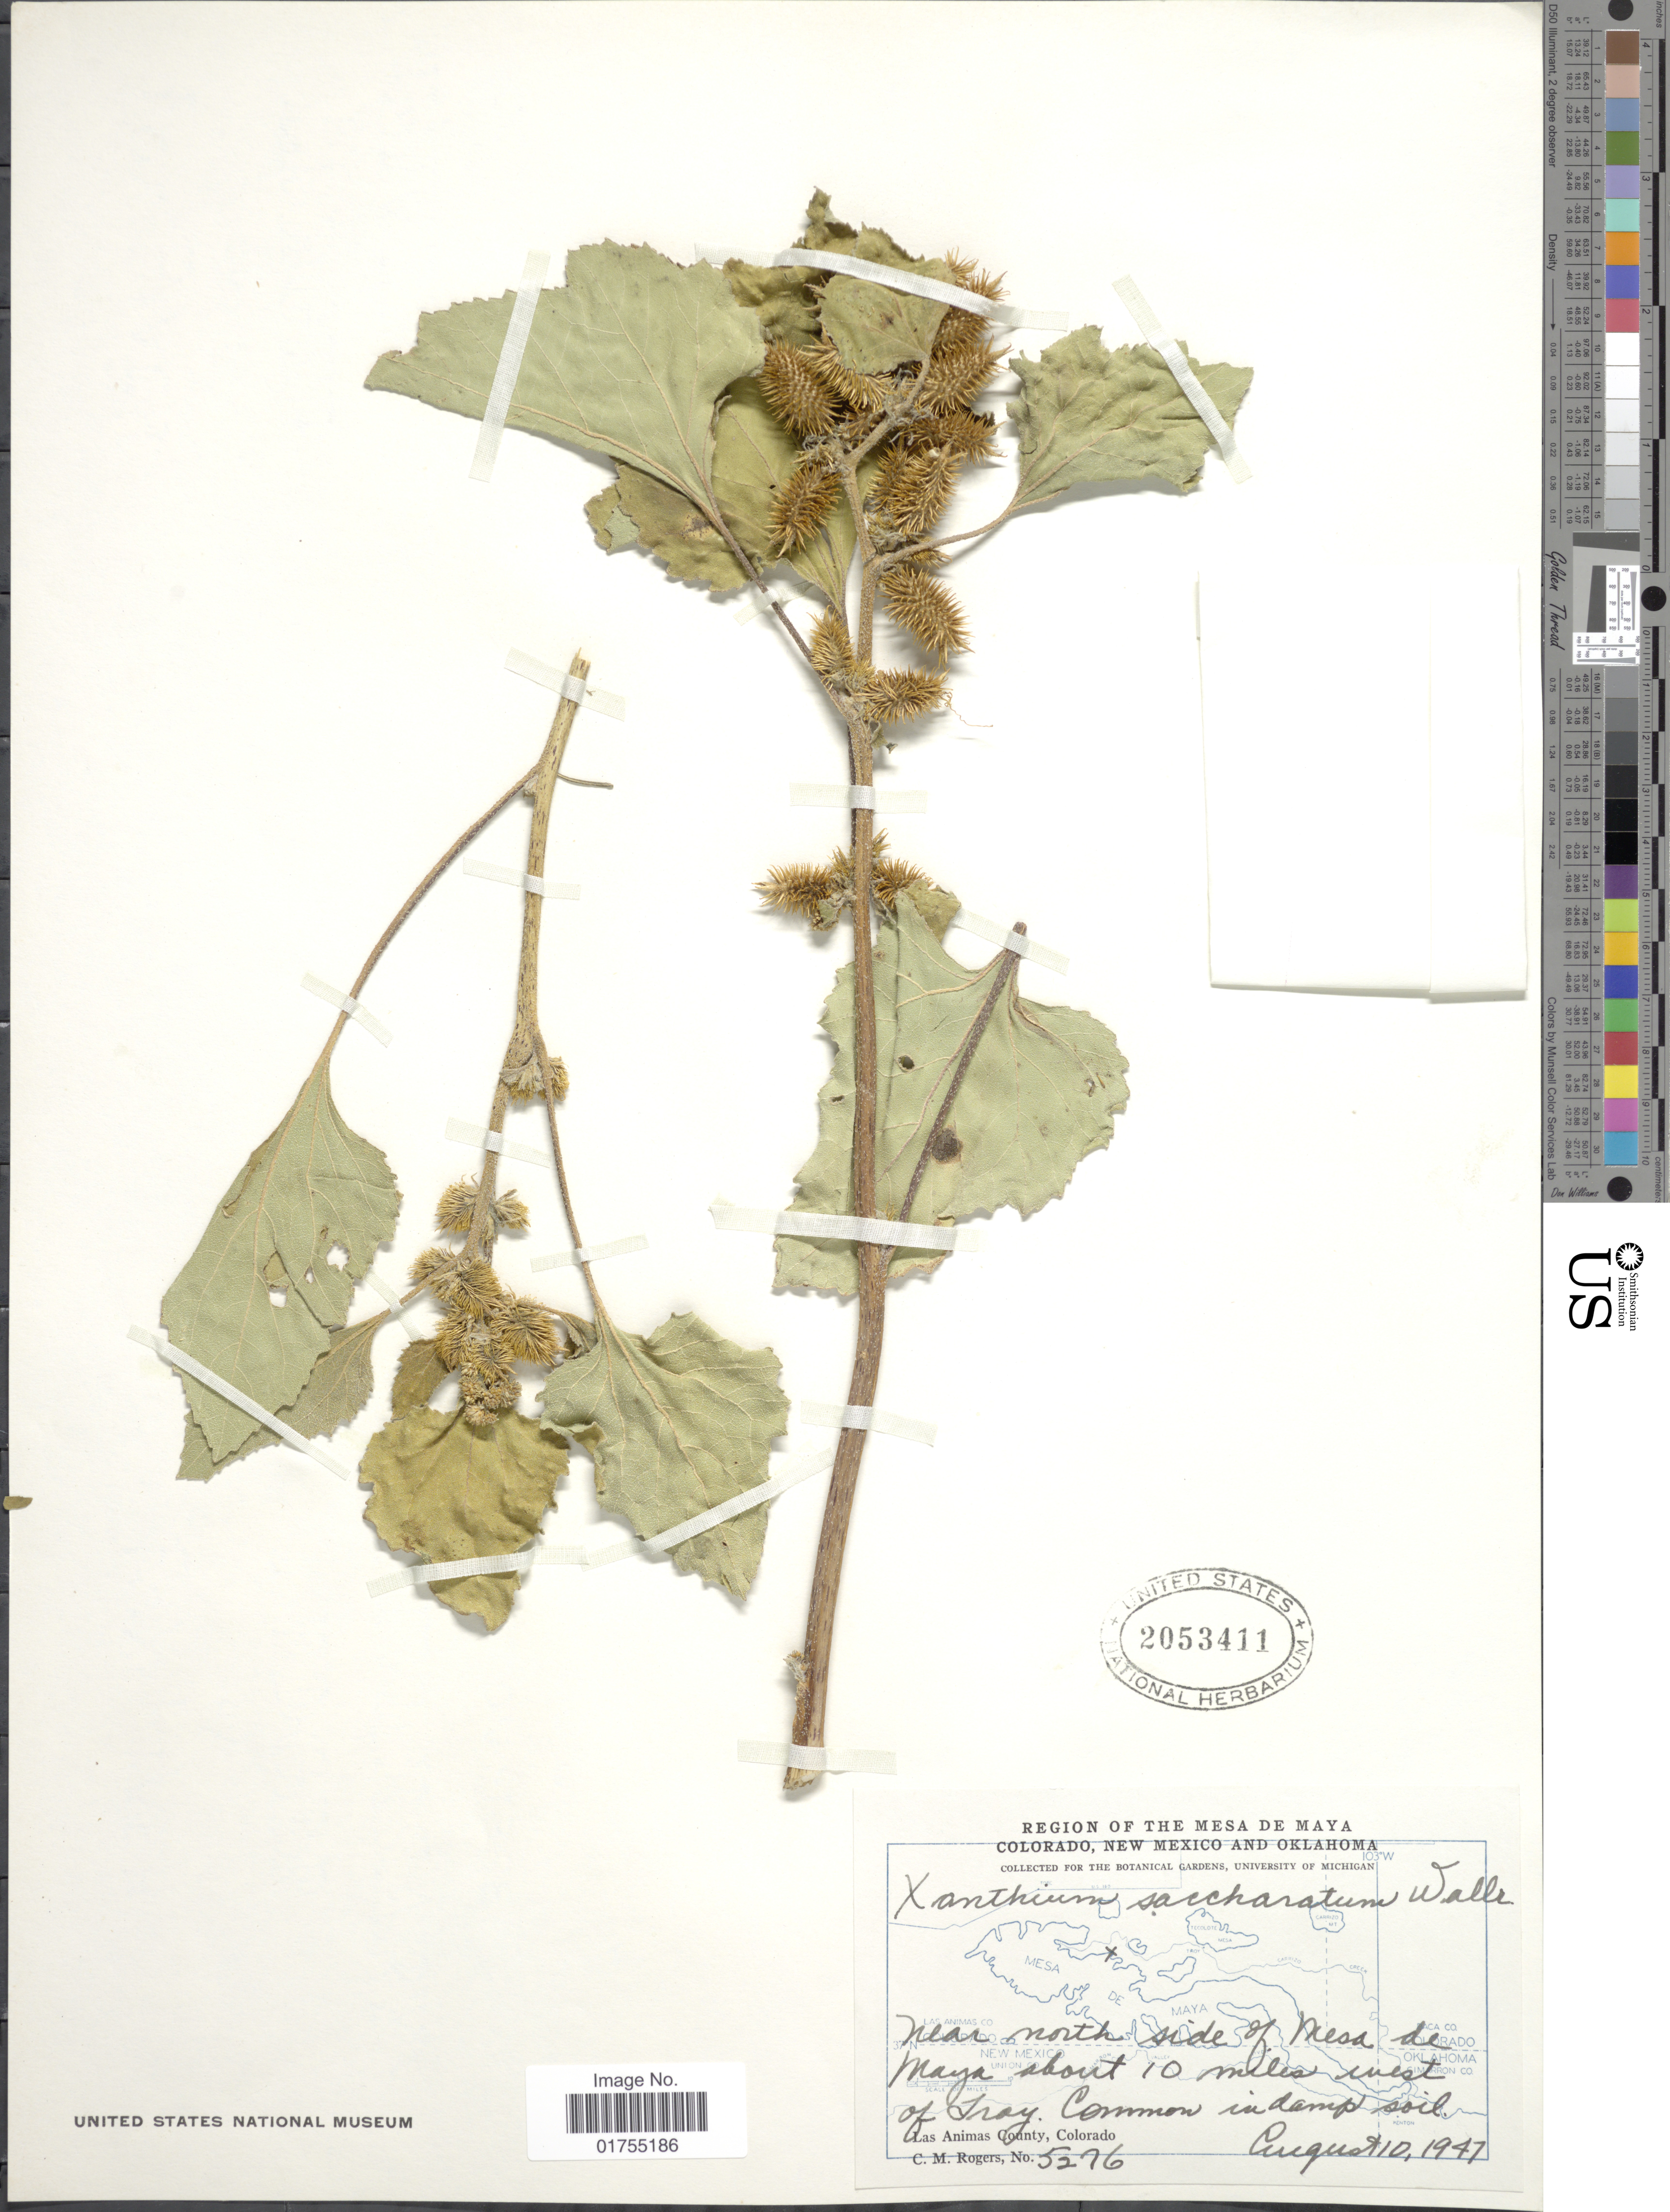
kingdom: Plantae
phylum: Tracheophyta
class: Magnoliopsida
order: Asterales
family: Asteraceae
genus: Xanthium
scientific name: Xanthium strumarium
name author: L.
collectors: C. M. Rogers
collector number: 5276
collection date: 1947-08-10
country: United States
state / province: Colorado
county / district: Las Animas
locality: Near north side of Mesa de Maya, about 10 miles west of Troy, Las Animas County.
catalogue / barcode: US 2053411